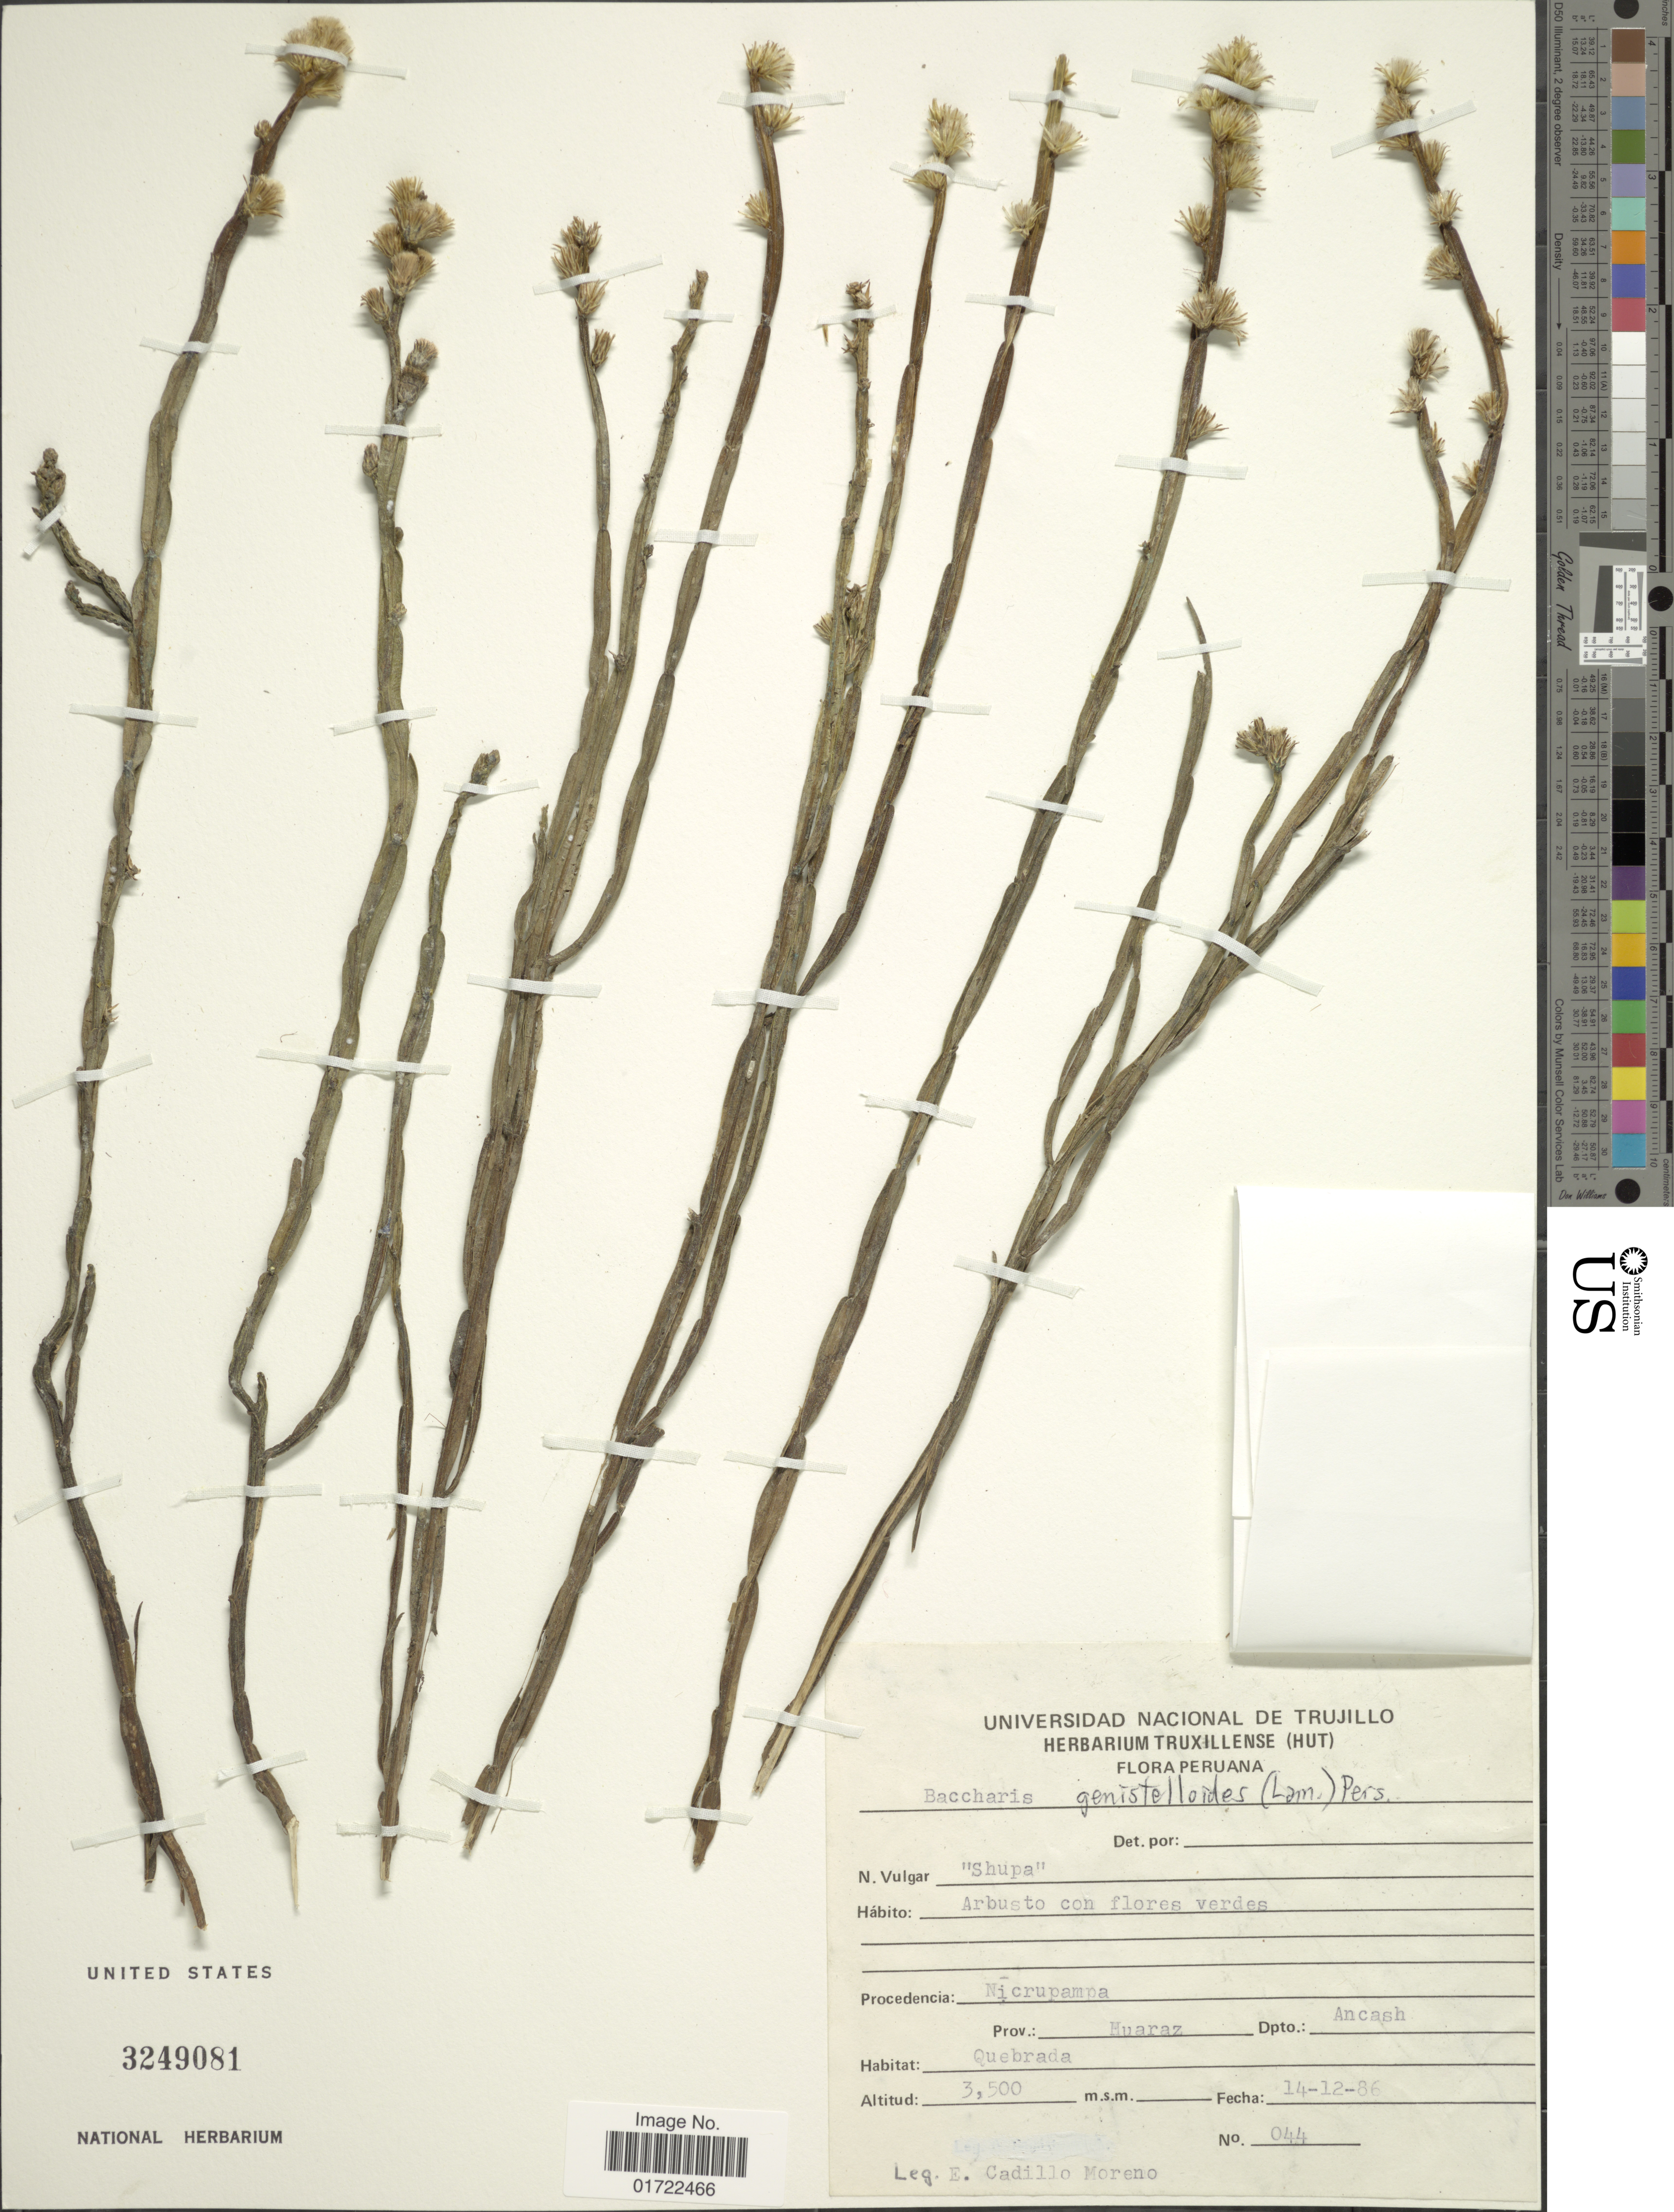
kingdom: Plantae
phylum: Tracheophyta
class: Magnoliopsida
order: Asterales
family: Asteraceae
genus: Baccharis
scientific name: Baccharis genistelloides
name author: (Lam.) Pers.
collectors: E. Moreno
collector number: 044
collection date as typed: Transcribed d/m/y: 14/12/86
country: Peru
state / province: Ancash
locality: Procedencia: Nicrupampa, Prov. Huaraz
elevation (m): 3500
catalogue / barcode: US 3249081